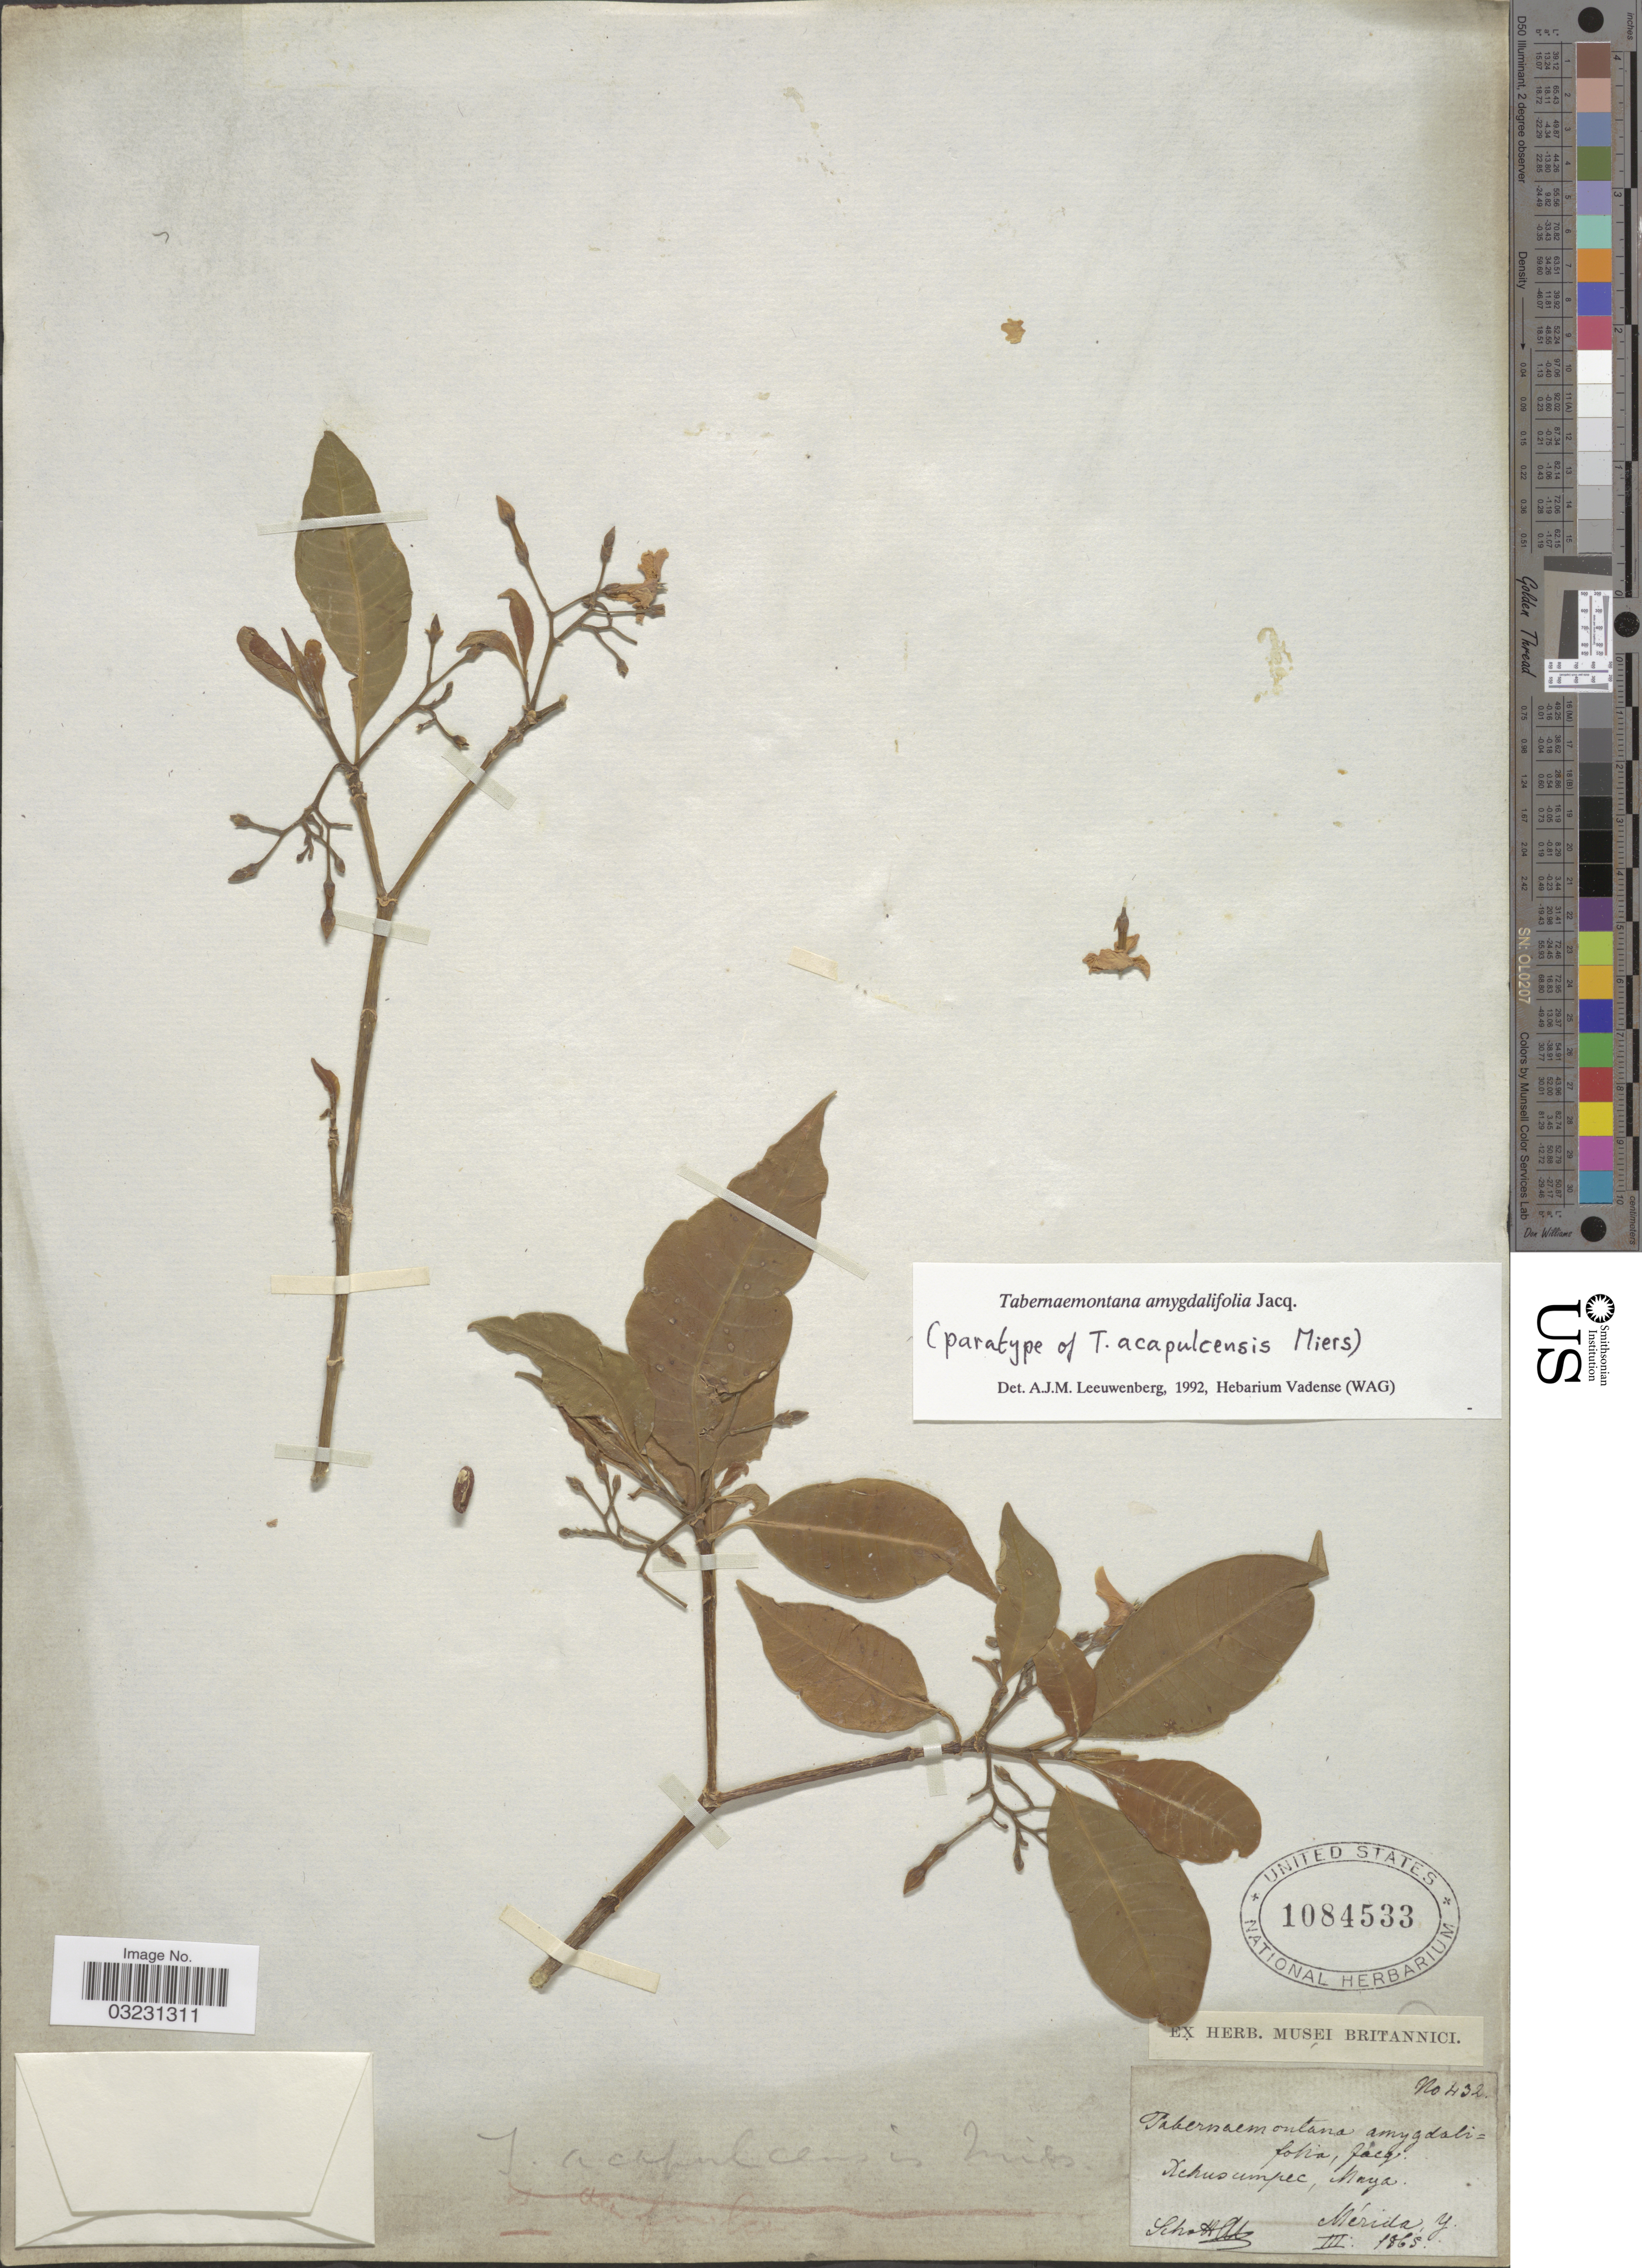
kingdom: Plantae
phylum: Tracheophyta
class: Magnoliopsida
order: Gentianales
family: Apocynaceae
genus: Tabernaemontana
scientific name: Tabernaemontana amygdalifolia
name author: Jacq.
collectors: -. Schottz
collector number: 432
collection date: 1865-03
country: Mexico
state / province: Yucatán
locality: Mérida, Y.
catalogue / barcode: US 1084533